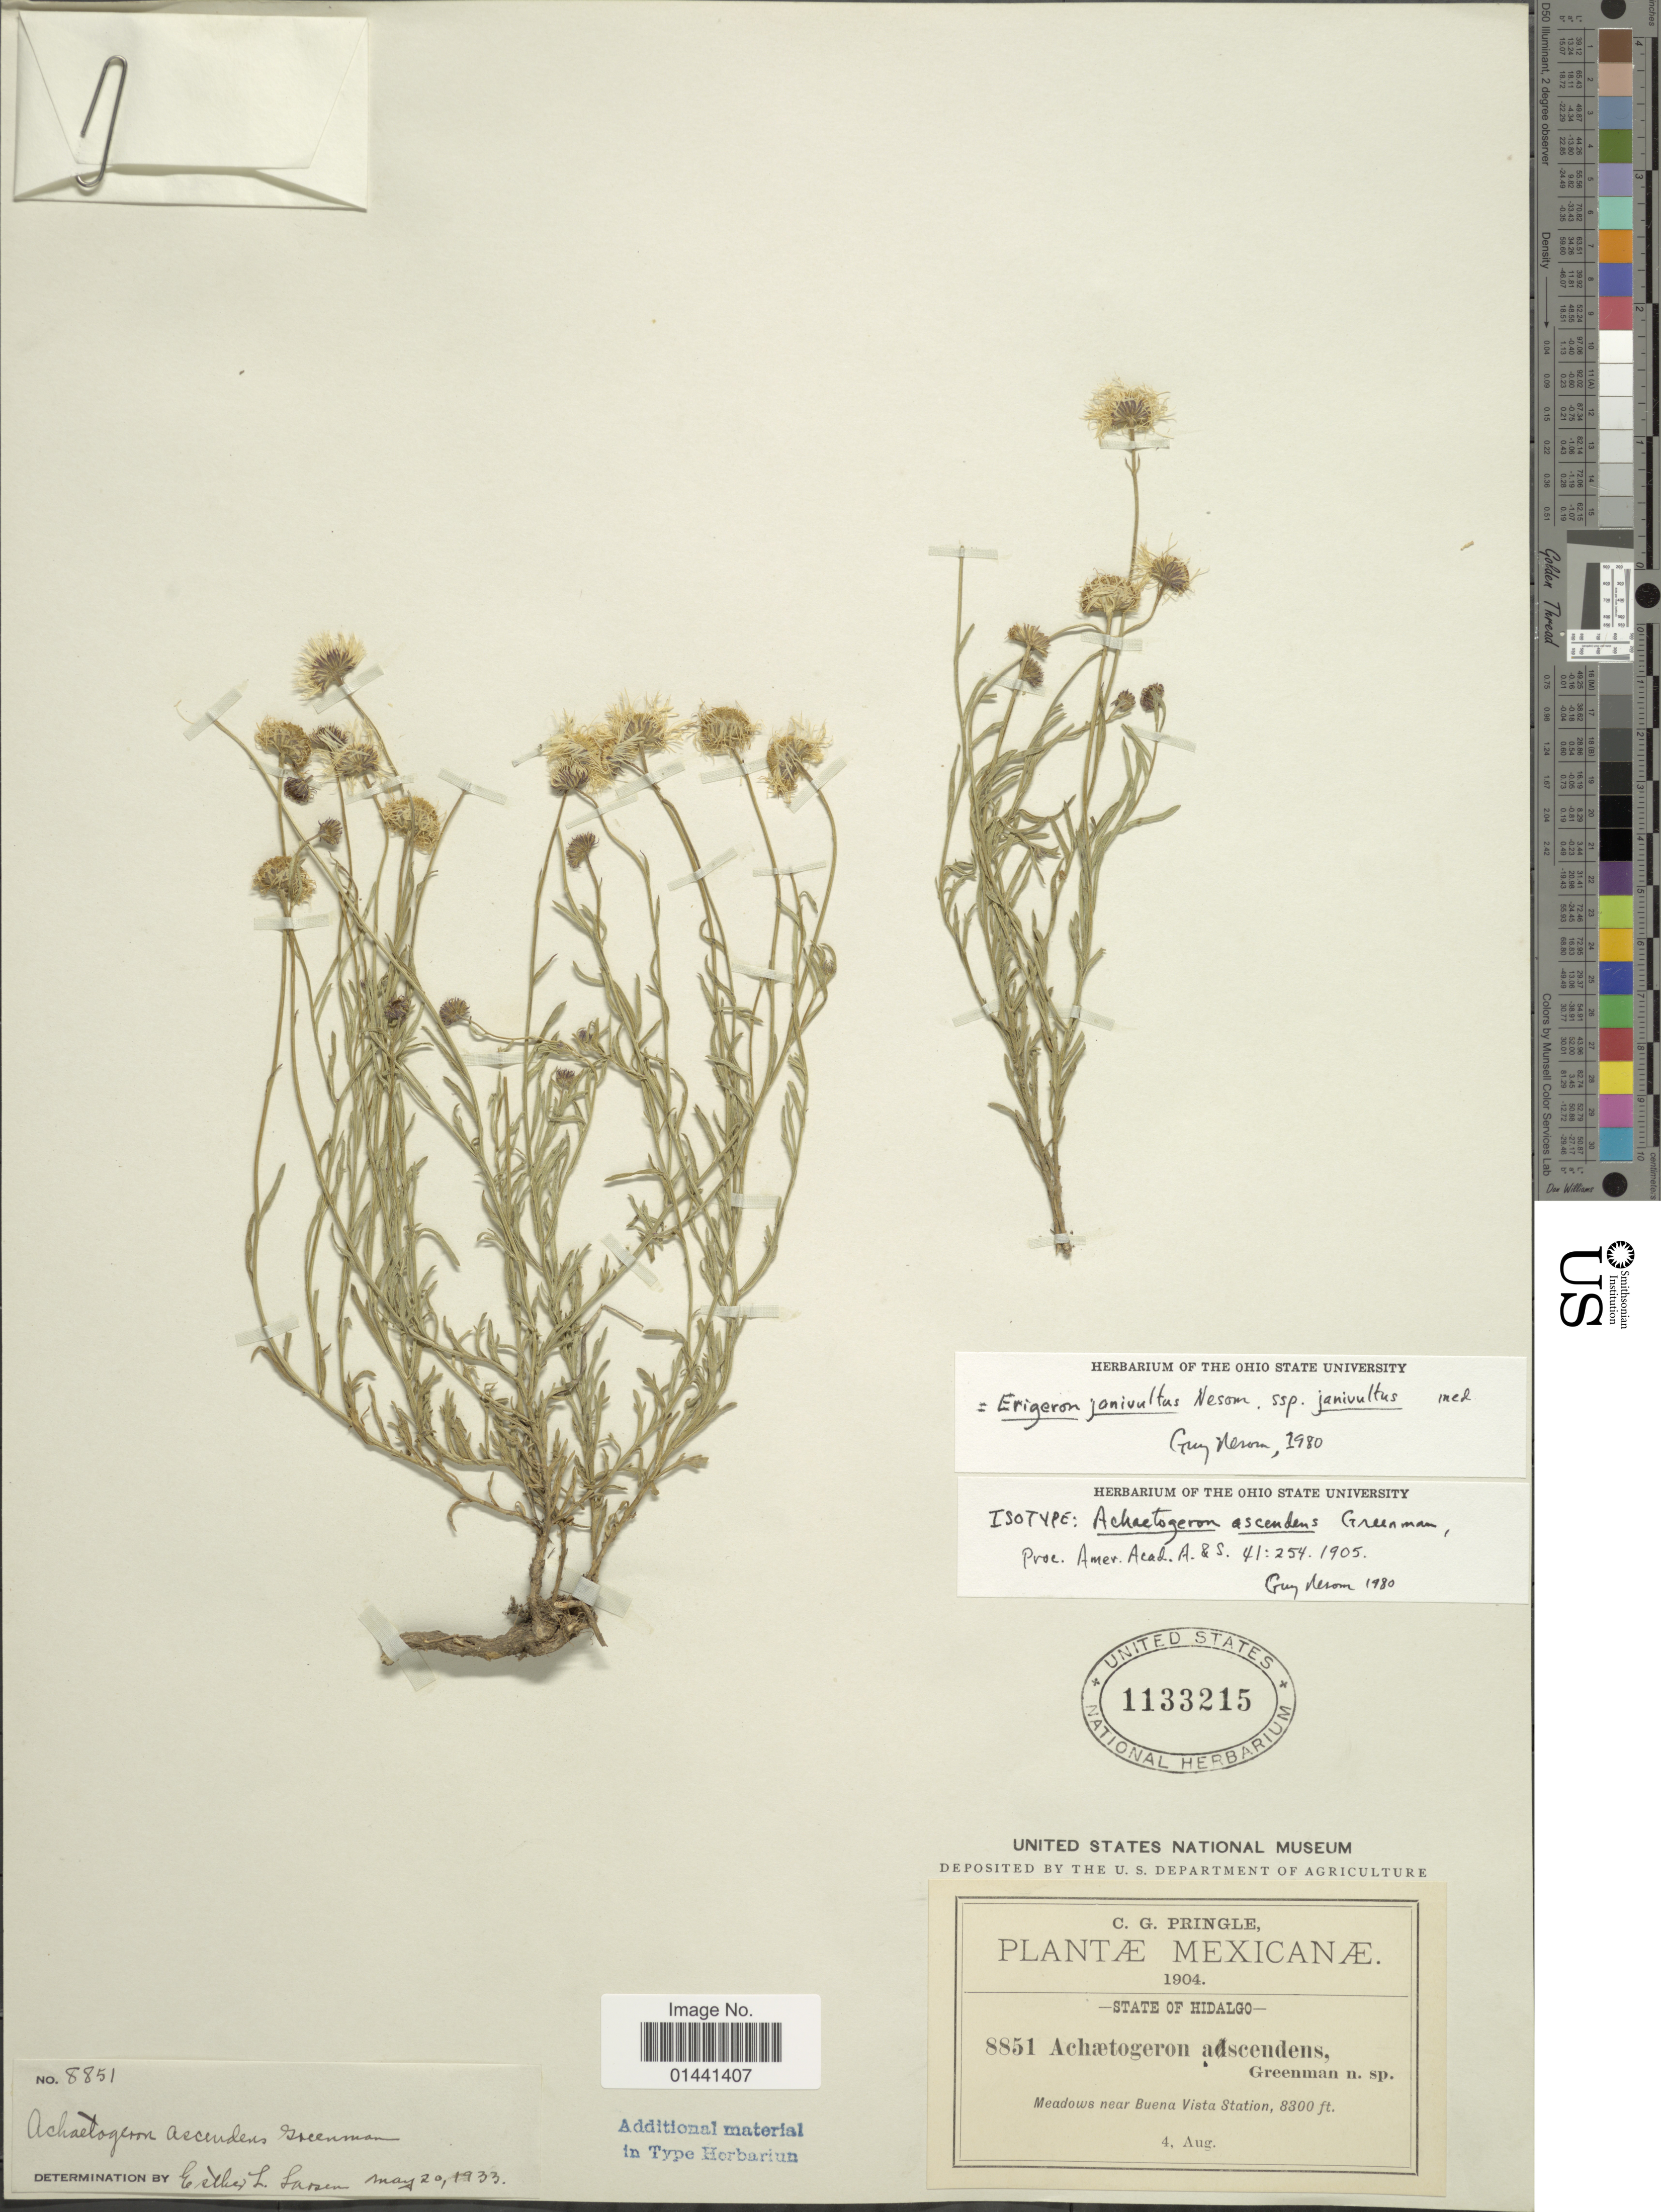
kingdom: Plantae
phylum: Tracheophyta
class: Magnoliopsida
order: Asterales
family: Asteraceae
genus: Erigeron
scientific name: Erigeron janivultus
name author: G.L. Nesom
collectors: C. G. Pringle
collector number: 8851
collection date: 1904-08-04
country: Mexico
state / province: Hidalgo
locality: Meadows near Buena Vista Station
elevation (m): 2530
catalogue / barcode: US 1133215